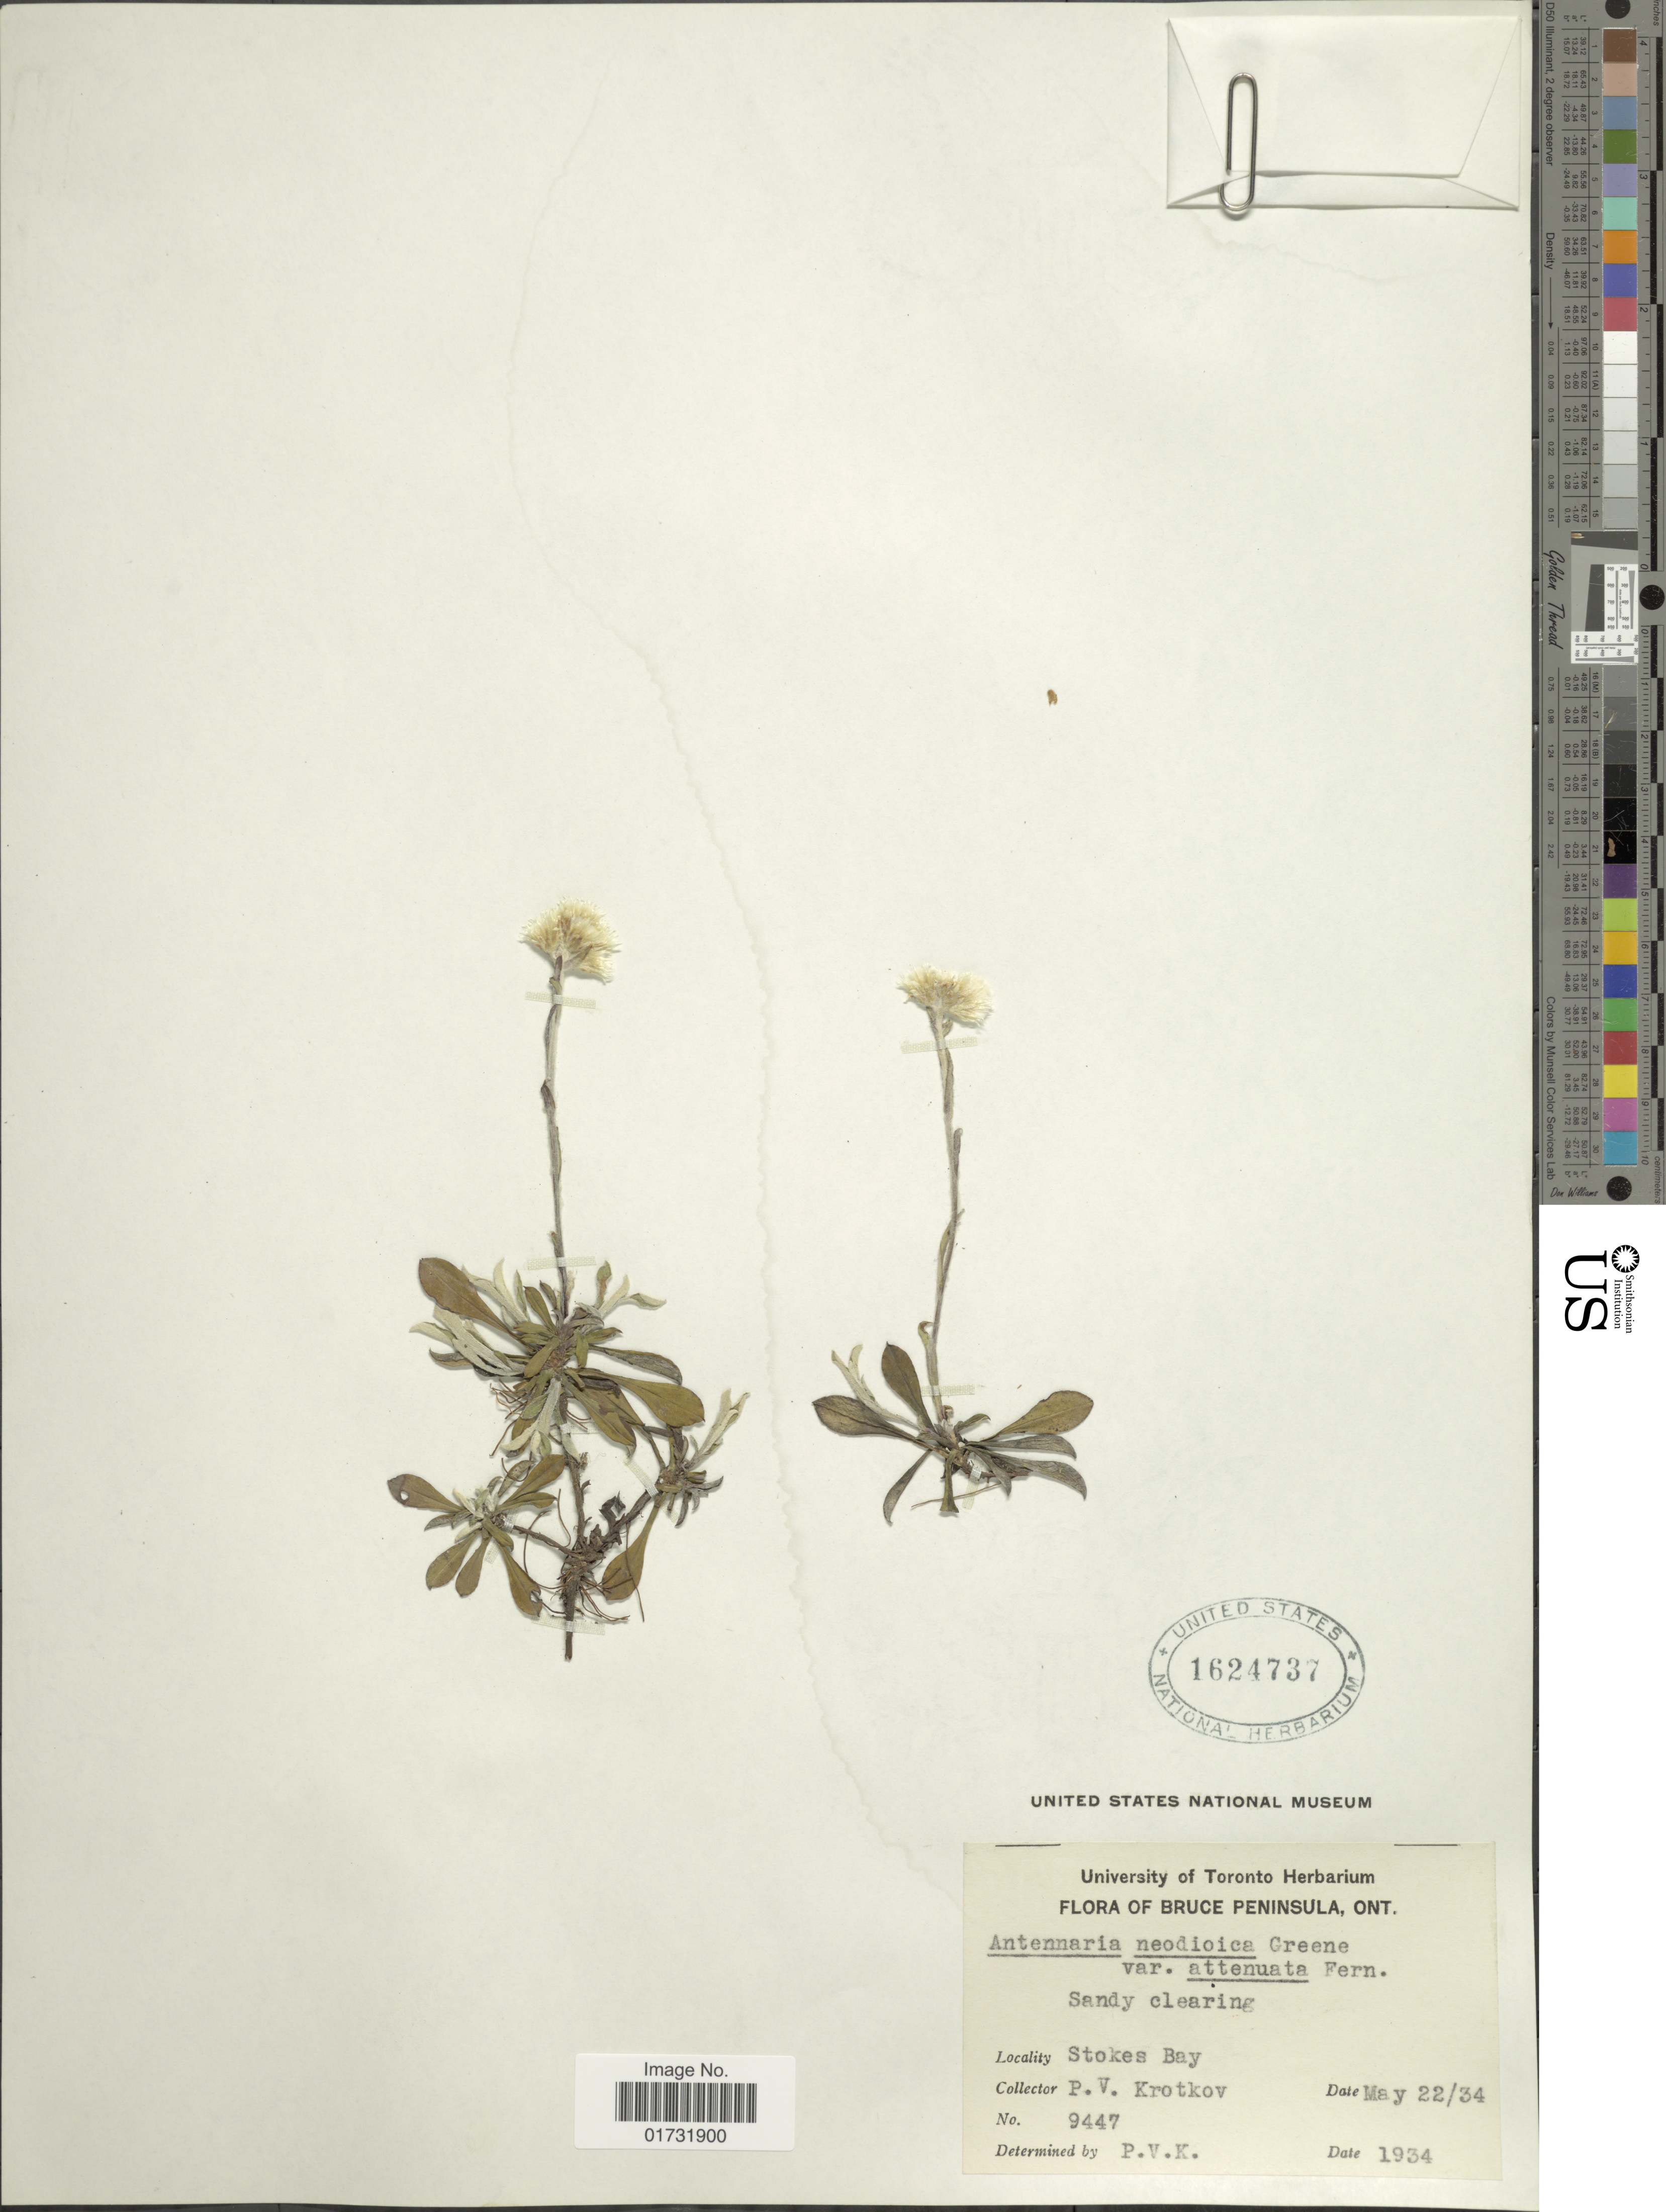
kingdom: Plantae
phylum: Tracheophyta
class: Magnoliopsida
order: Asterales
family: Asteraceae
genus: Antennaria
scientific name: Antennaria neodioica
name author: Greene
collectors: P. V. Krotkov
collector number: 9447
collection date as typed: Transcribed d/m/y: 22/5/34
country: Canada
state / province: Ontario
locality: Bruce Peninsula. Stokes Bay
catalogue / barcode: US 1624737